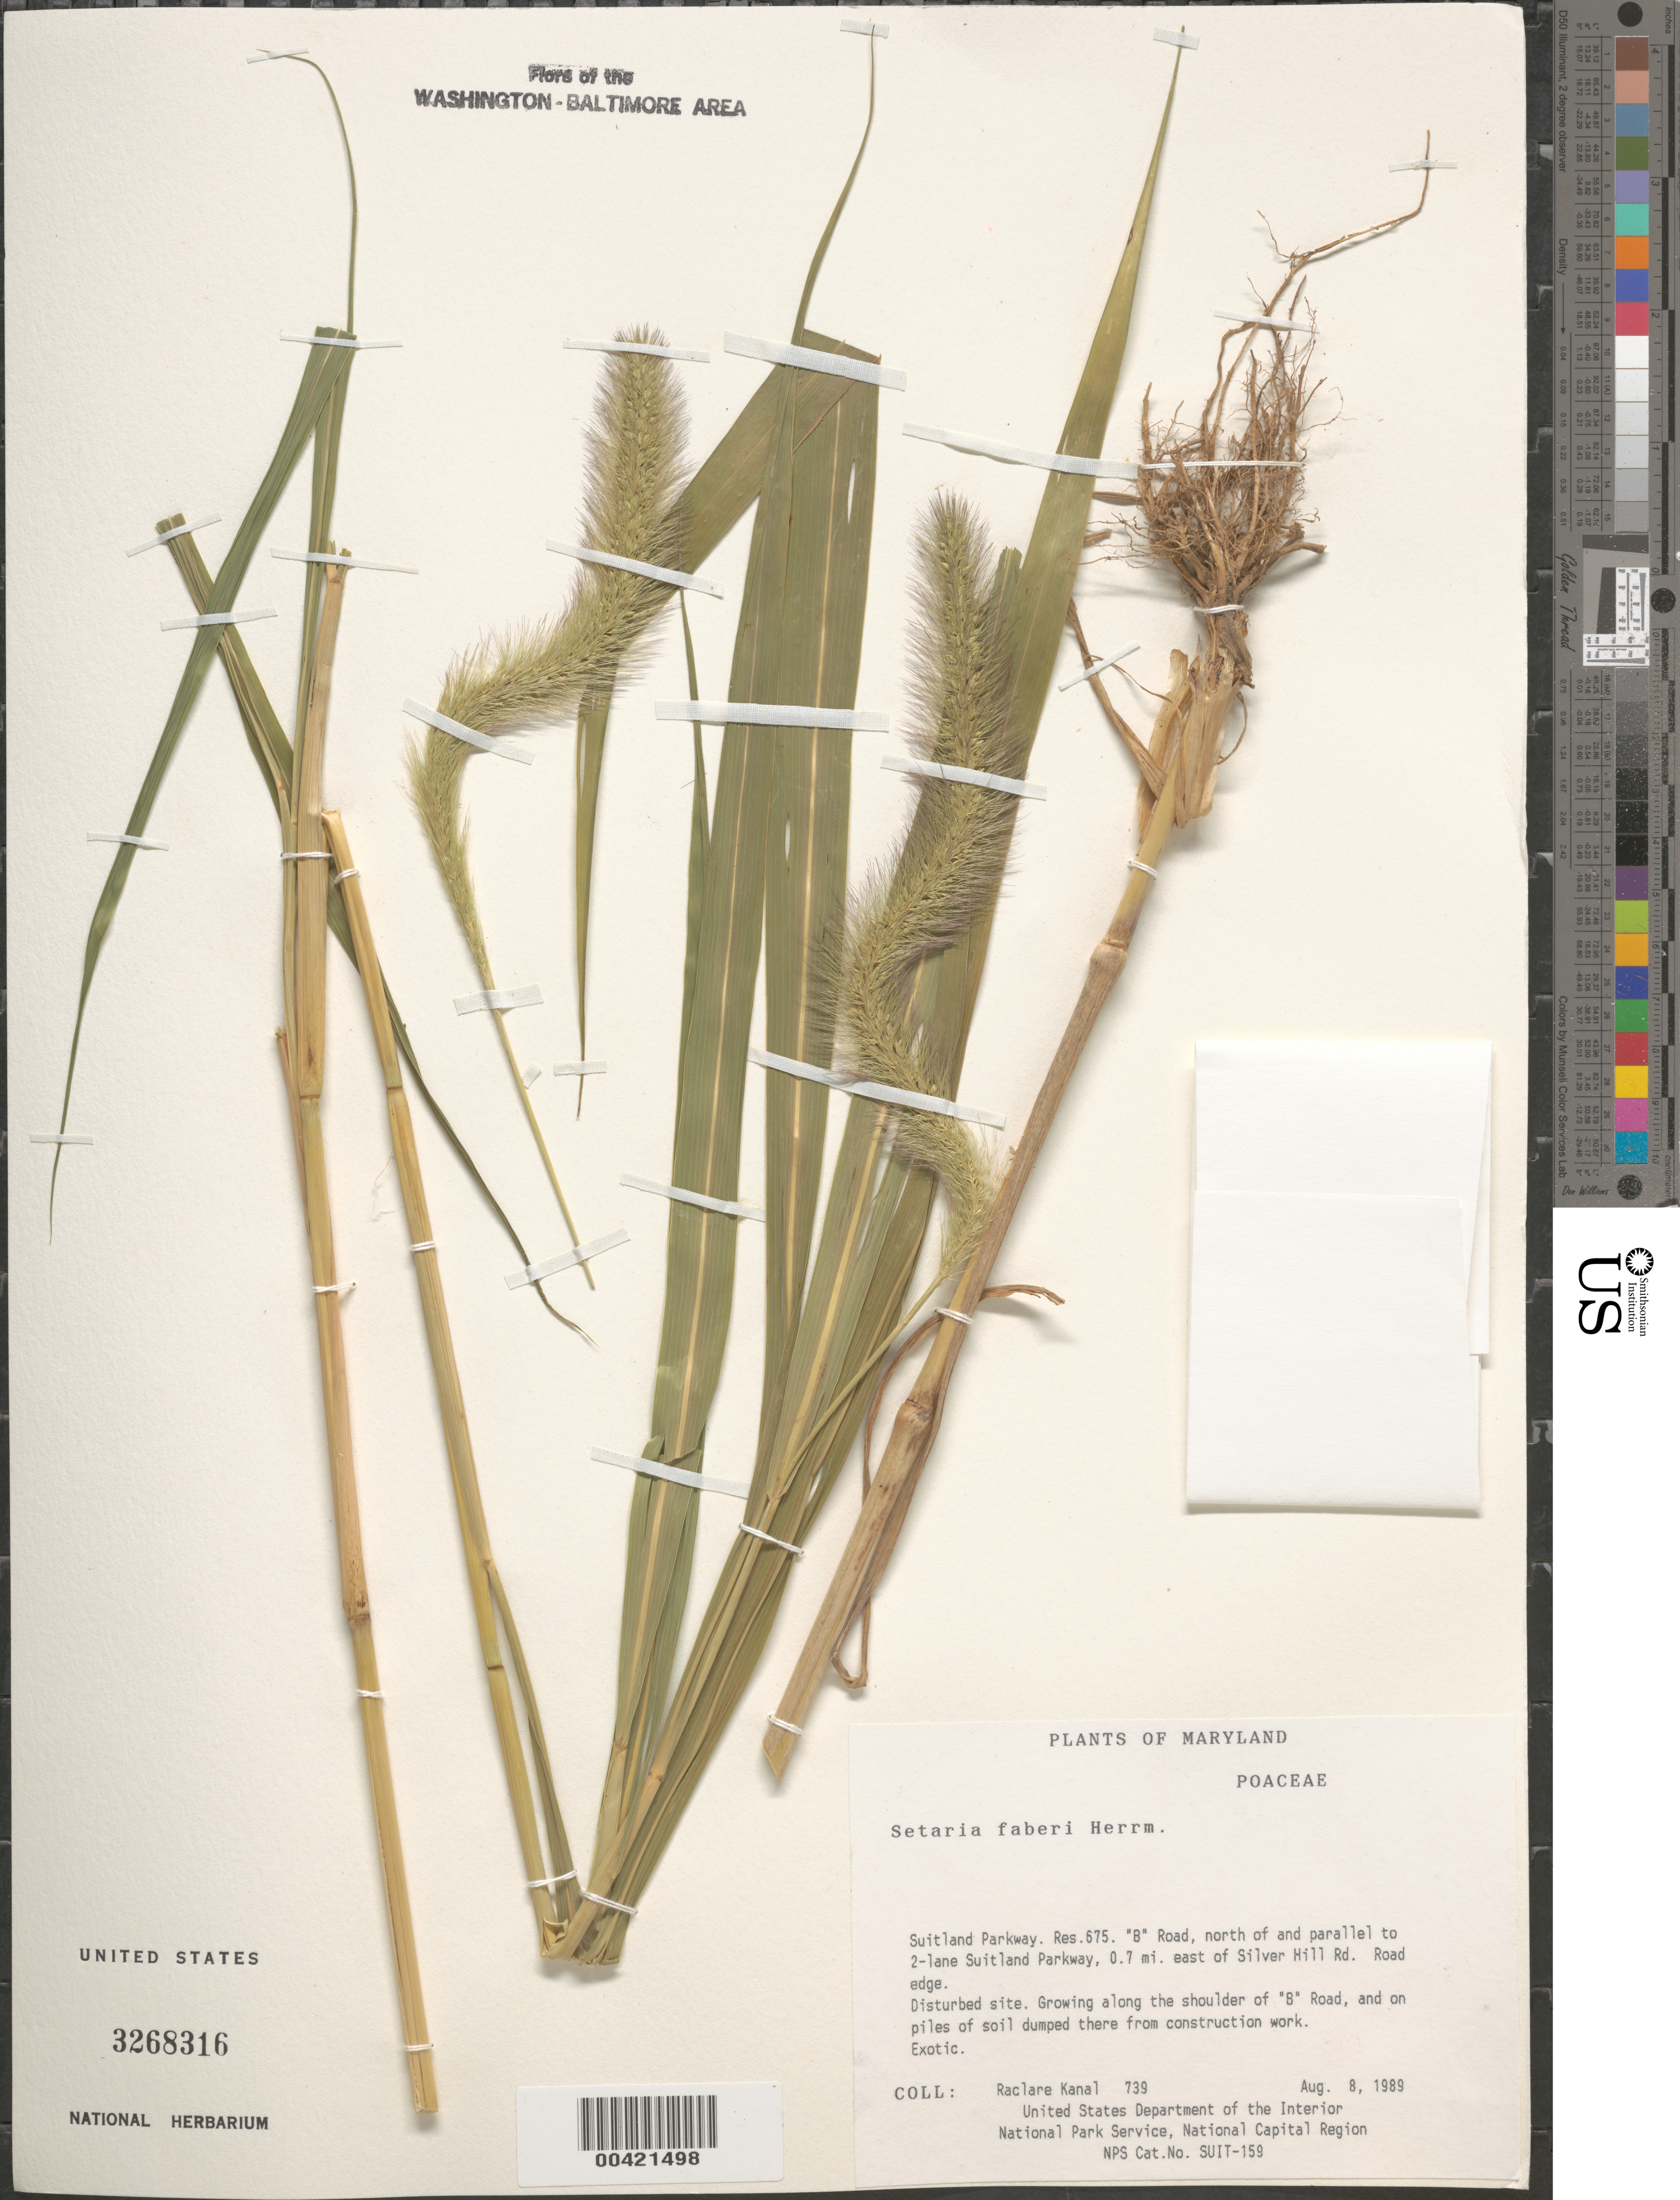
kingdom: Plantae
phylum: Tracheophyta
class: Liliopsida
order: Poales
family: Poaceae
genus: Setaria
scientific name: Setaria faberi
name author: R.A.W. Herrm.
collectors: R. Kanal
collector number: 739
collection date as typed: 08 Aug 1989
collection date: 1989-08-08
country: United States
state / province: Maryland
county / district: Prince George's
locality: Suitland Parkway, Res 675, "B" road, N parallel of Suitland Parkway, E of Silver Hill Rd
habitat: Road edge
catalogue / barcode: US 3268316